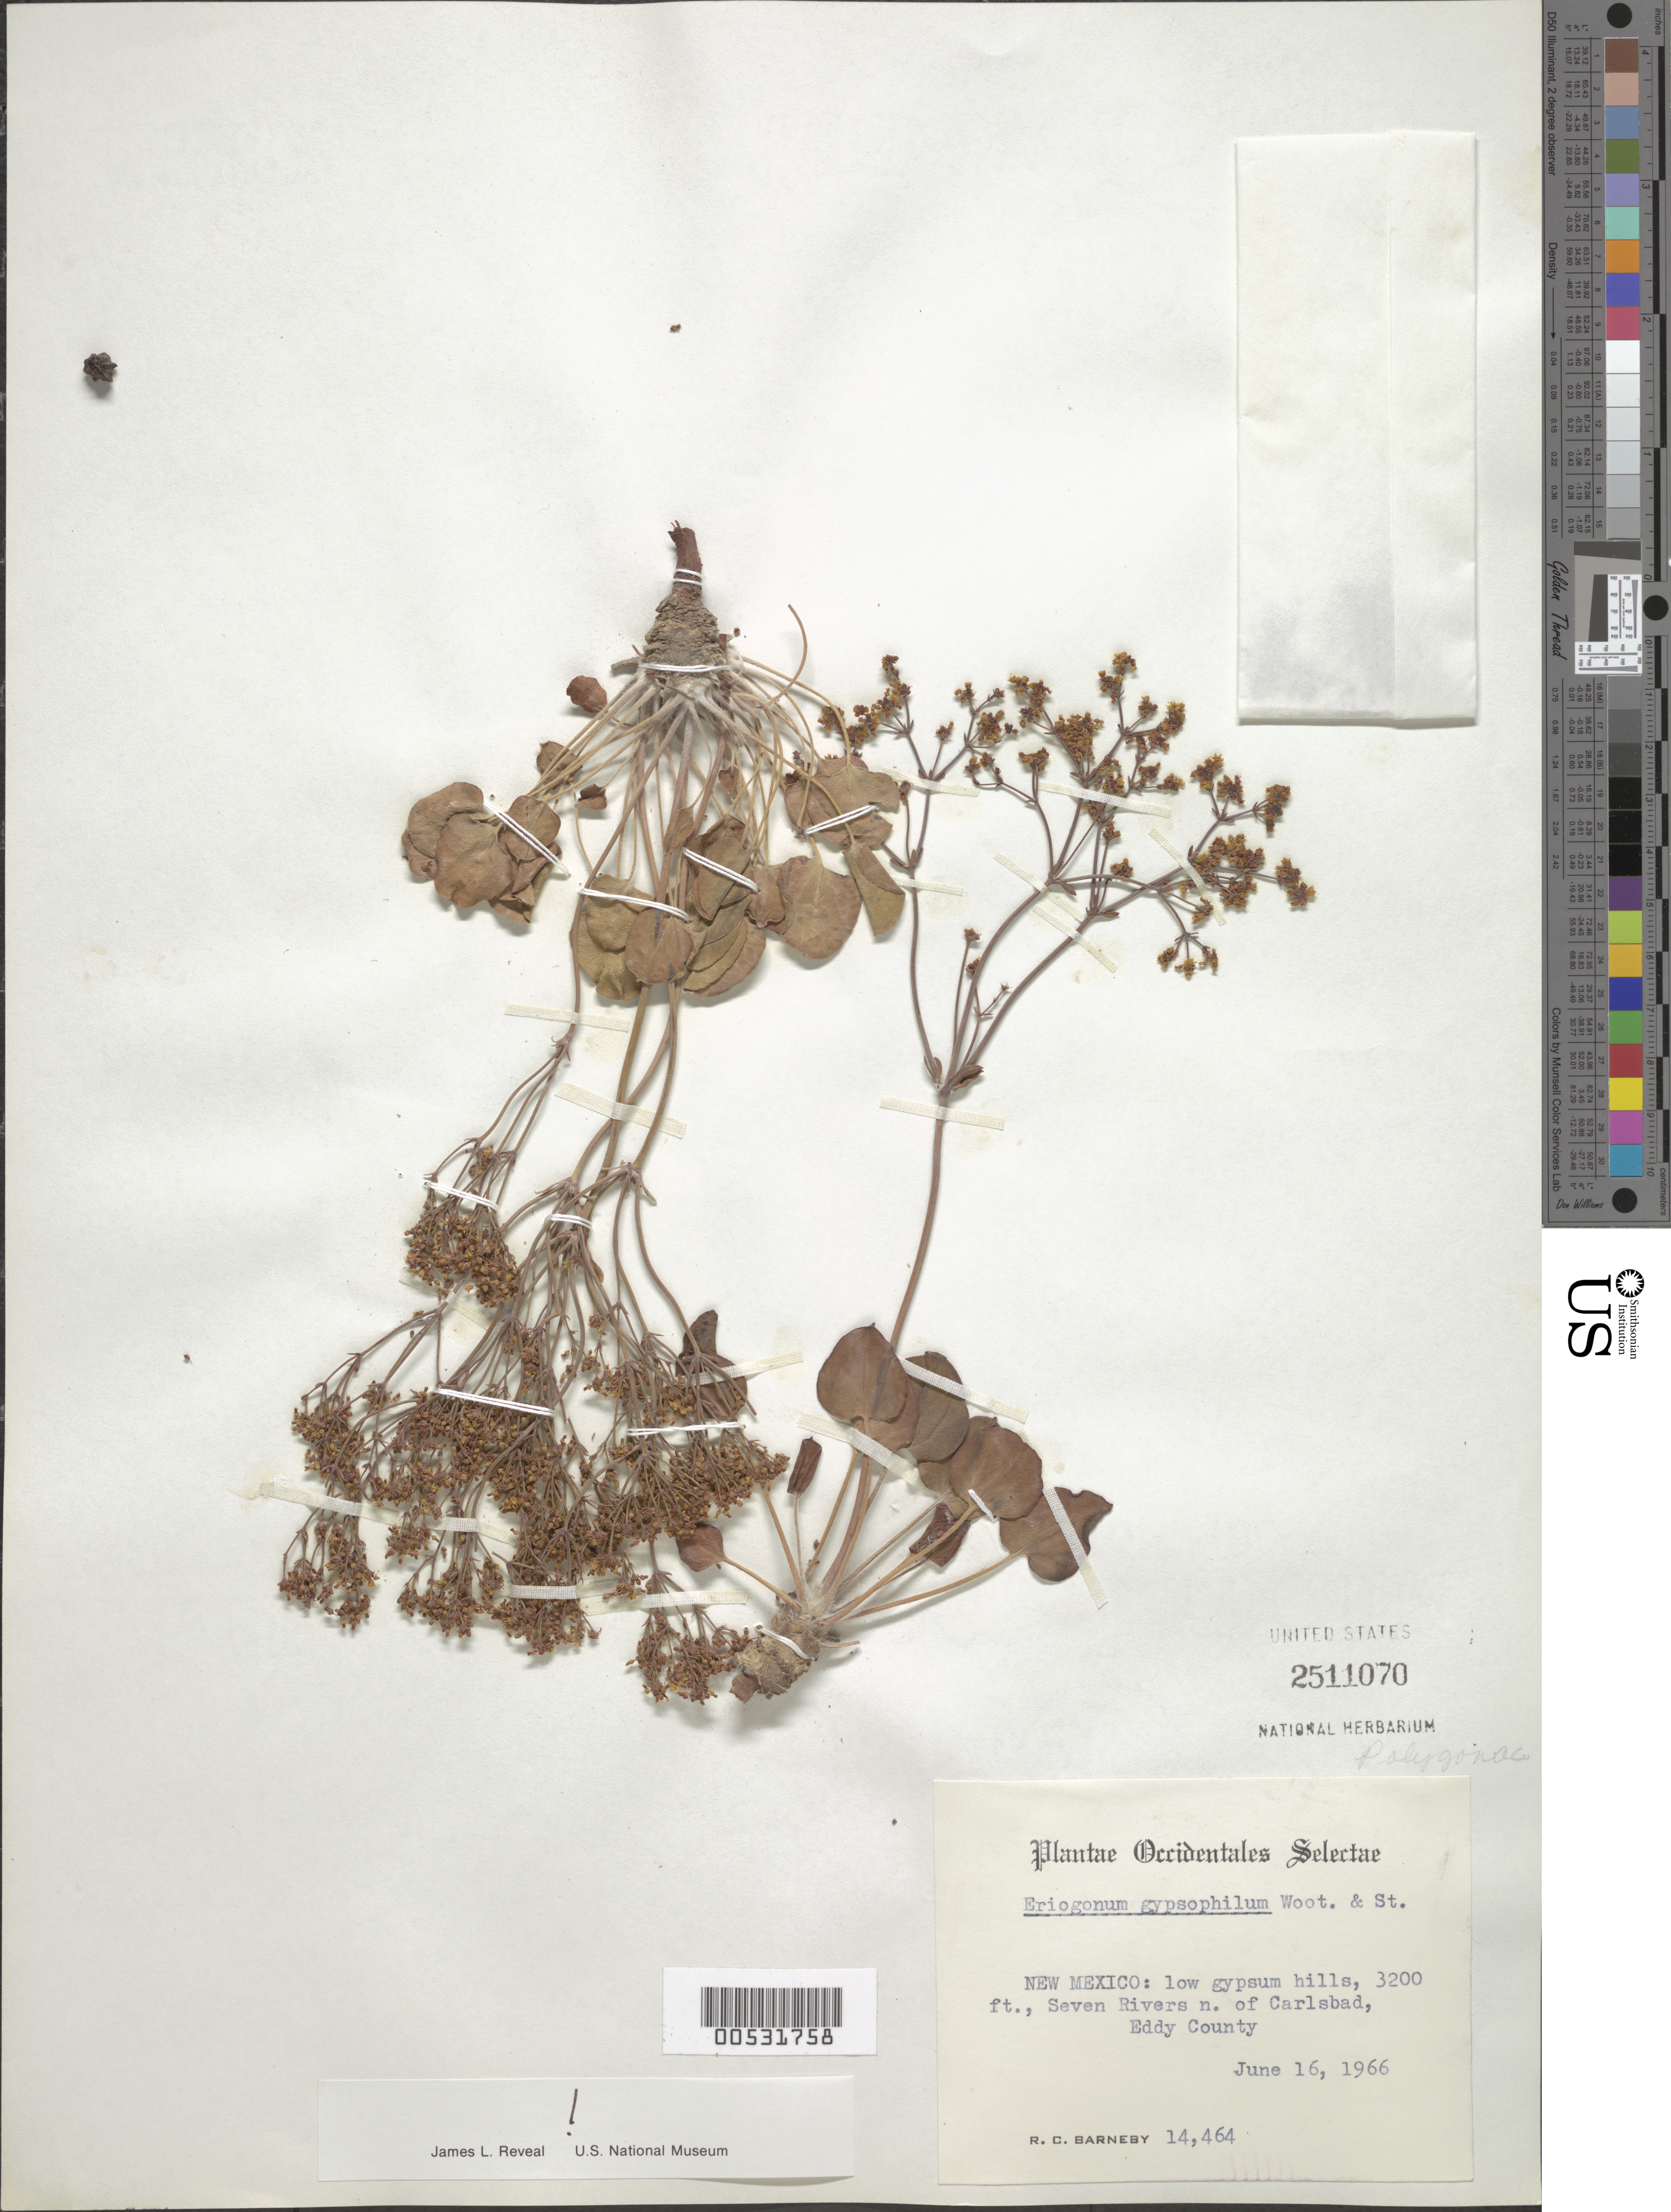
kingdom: Plantae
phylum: Tracheophyta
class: Magnoliopsida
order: Caryophyllales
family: Polygonaceae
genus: Eriogonum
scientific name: Eriogonum gypsophilum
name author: Wooton & Standl.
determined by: Reveal, J. L.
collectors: R. C. Barneby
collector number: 14464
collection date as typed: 16 Jun 1966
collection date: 1966-06-16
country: United States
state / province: New Mexico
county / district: Eddy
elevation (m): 975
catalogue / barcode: US 2511070